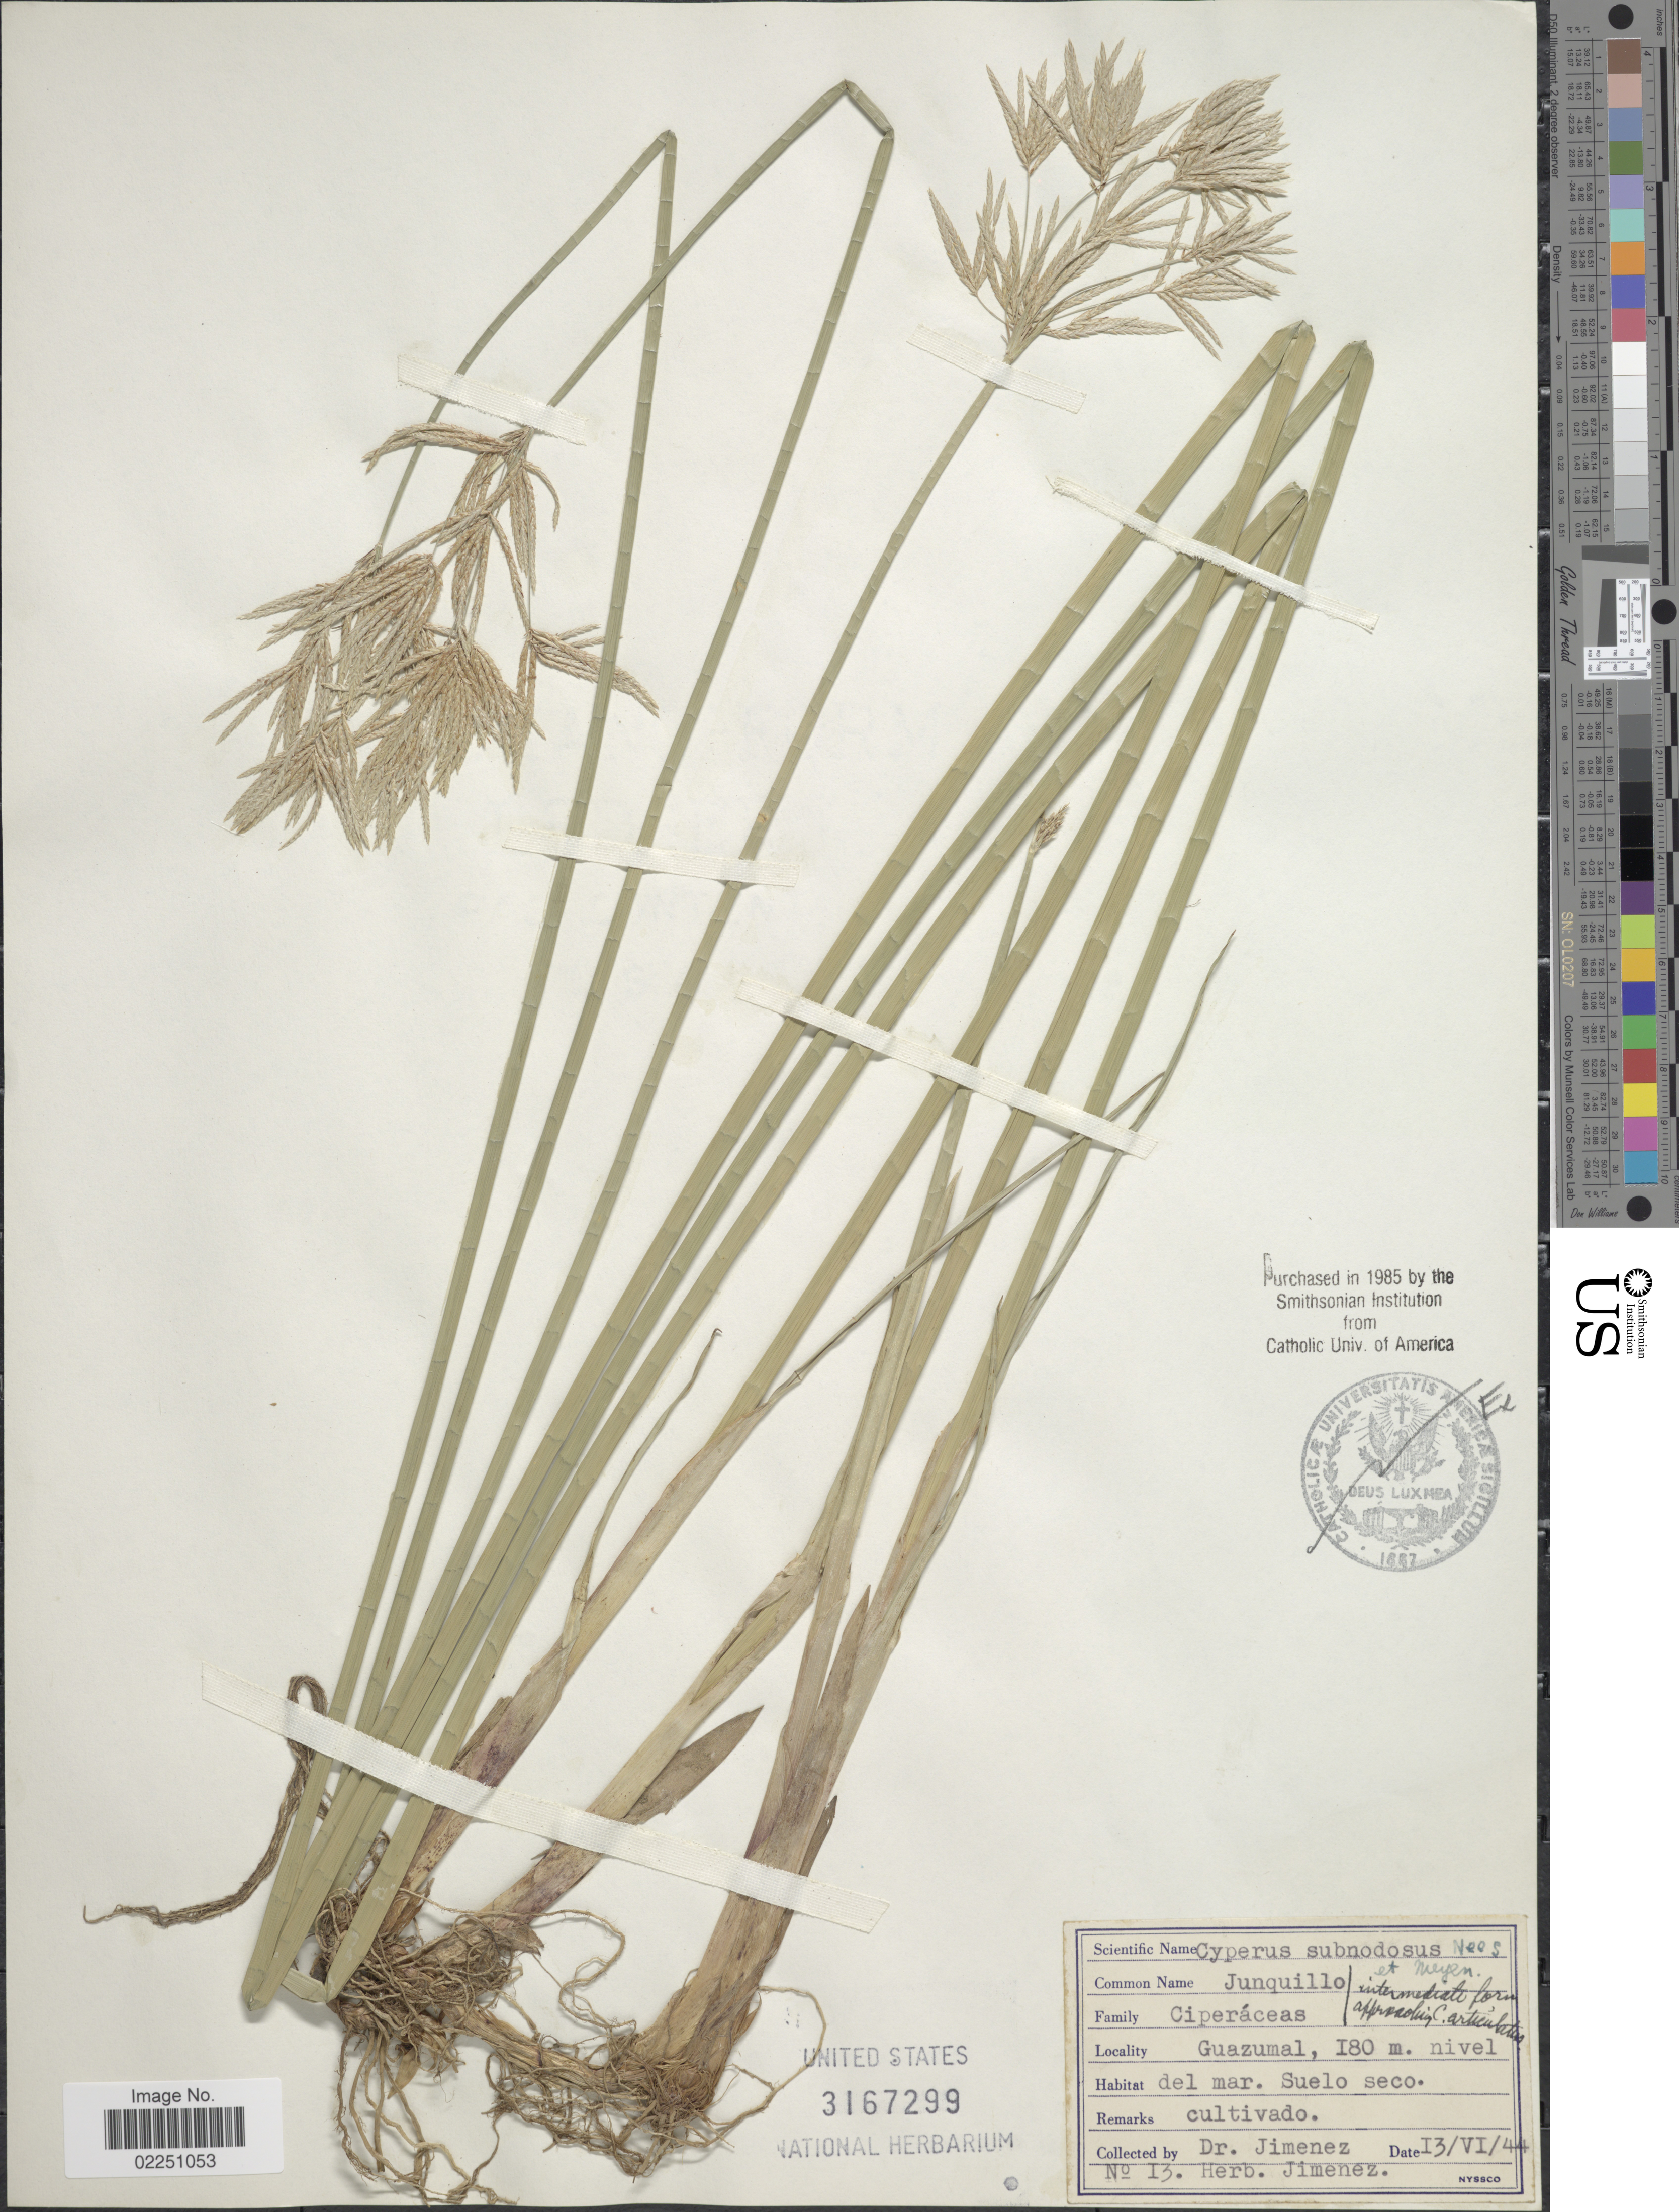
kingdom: Plantae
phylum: Tracheophyta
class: Liliopsida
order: Poales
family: Cyperaceae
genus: Cyperus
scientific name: Cyperus corymbosus var. subnodosus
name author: (Nees & Meyen) Kük.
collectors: Jimenez, --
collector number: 13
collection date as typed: Transcribed d/m/y: 13/6/44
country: Dominican Republic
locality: Guazumal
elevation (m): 180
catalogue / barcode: US 3167299